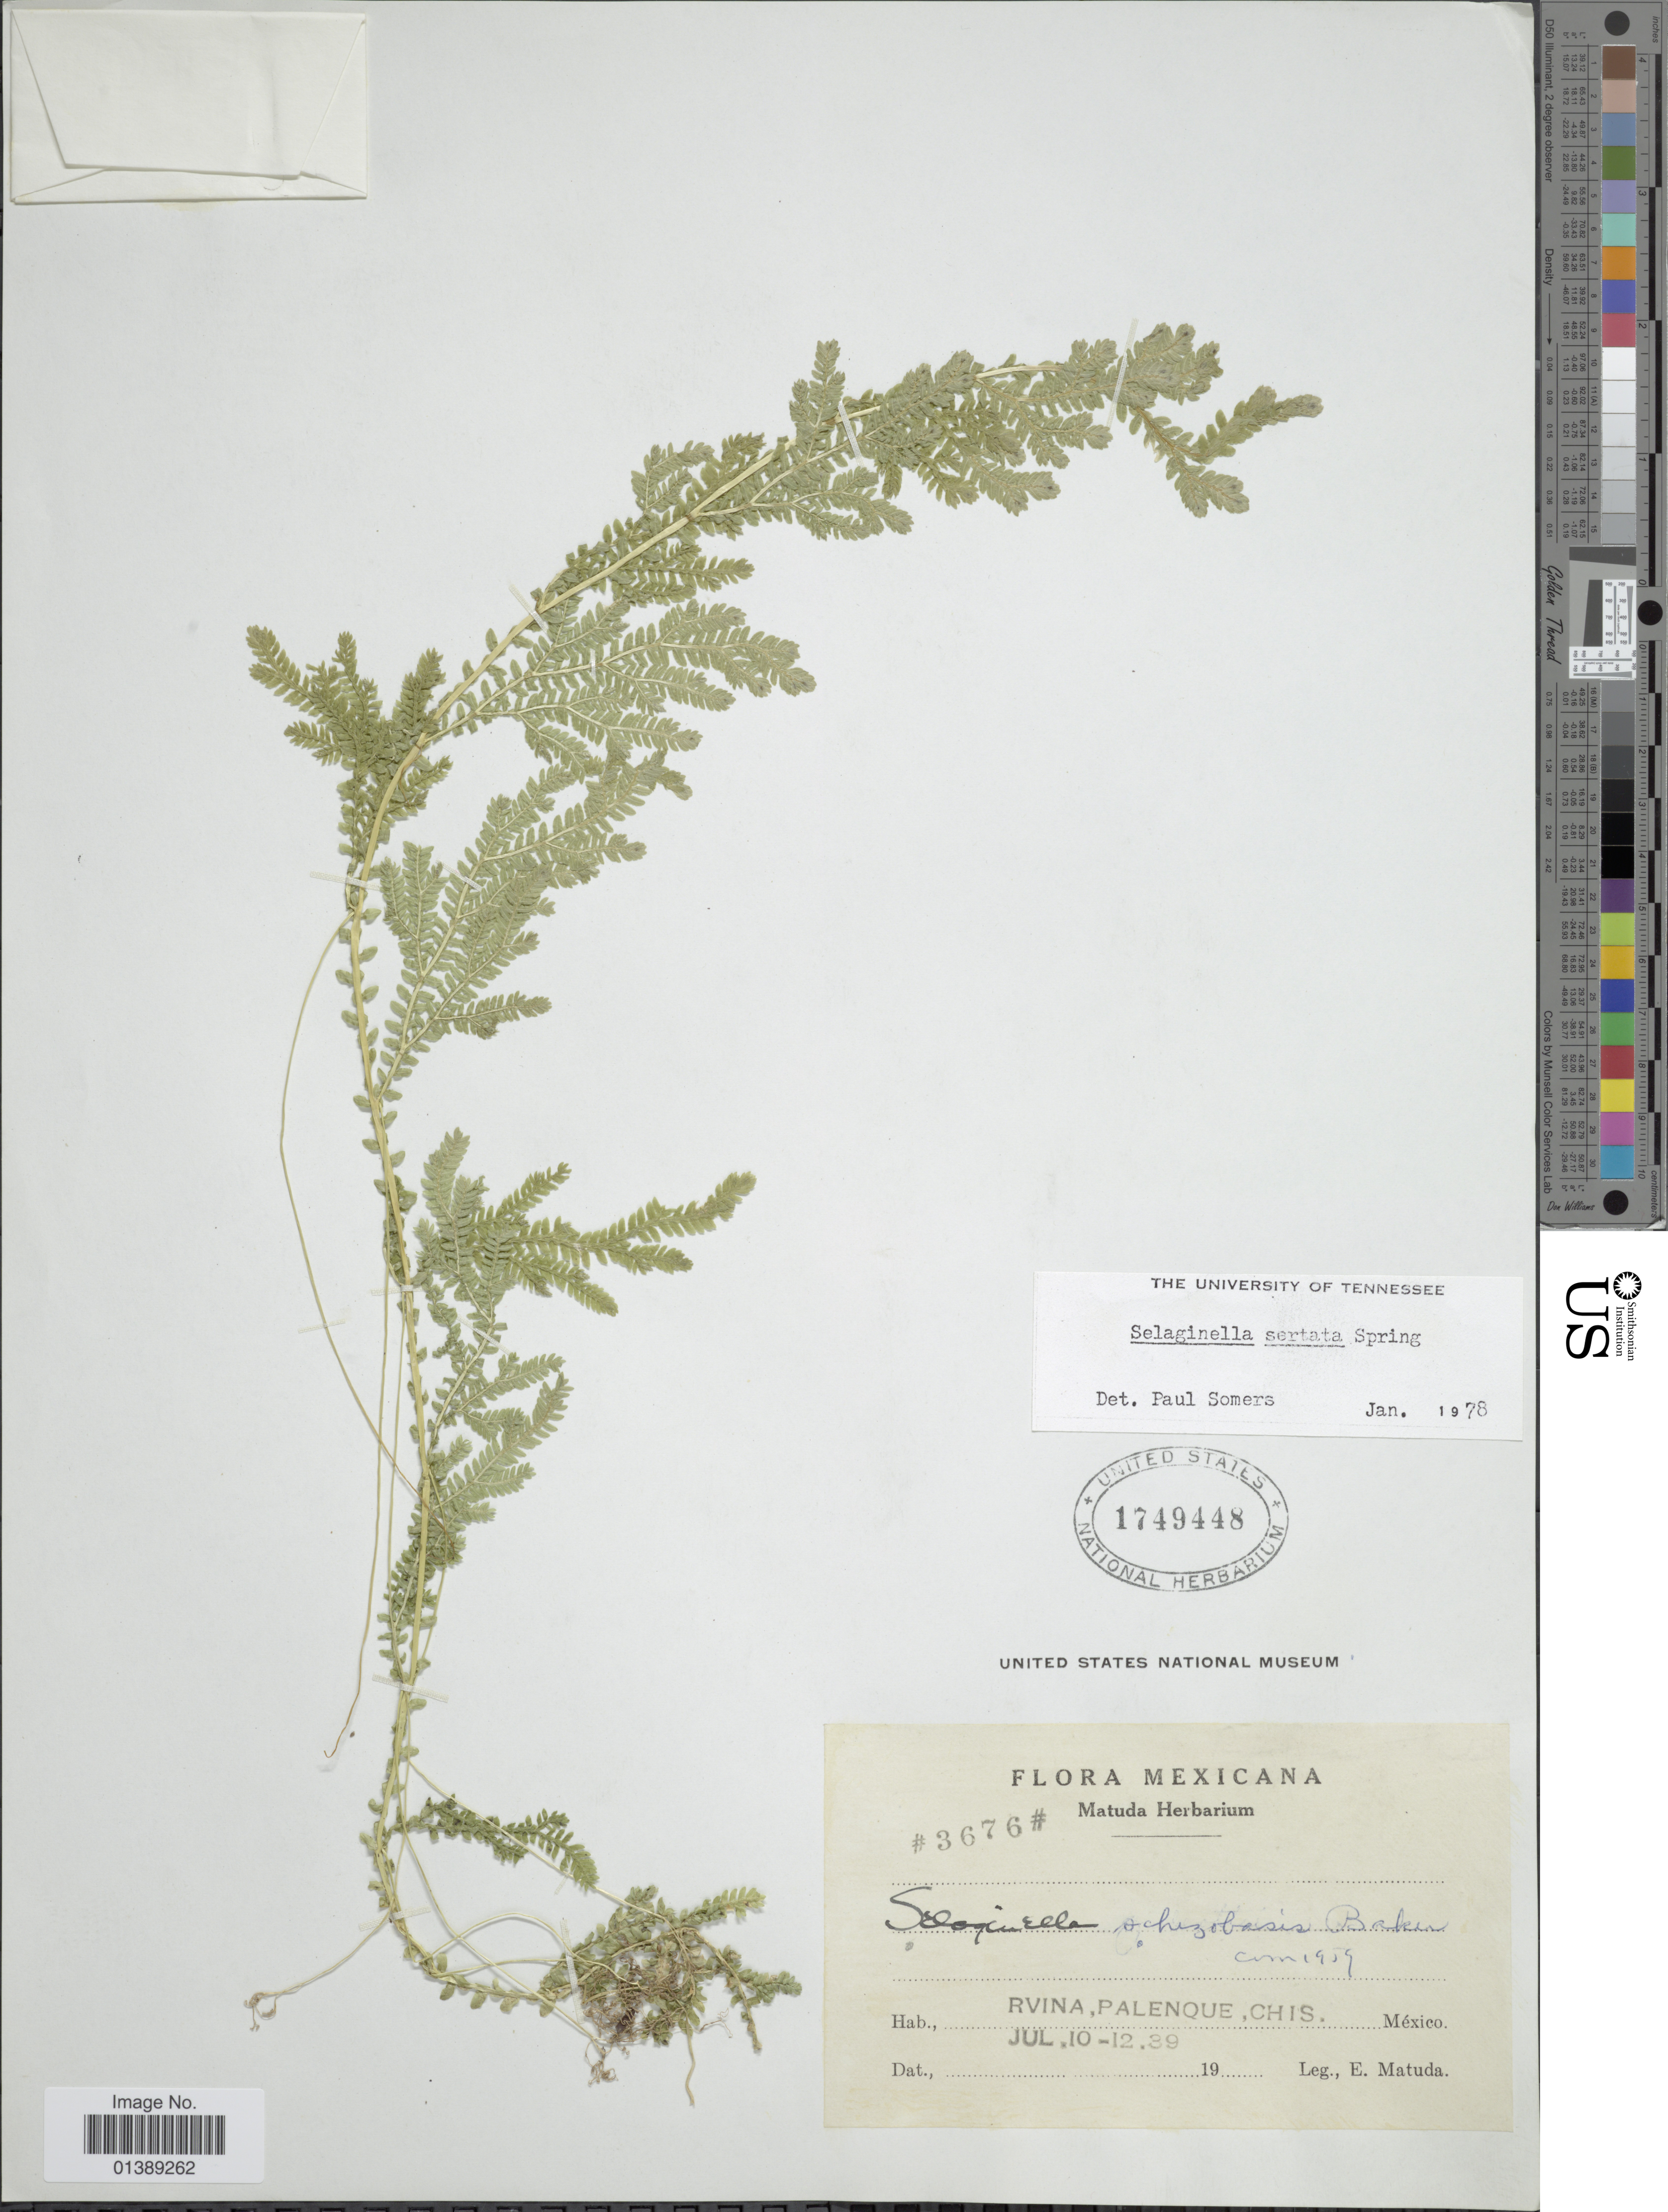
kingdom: Plantae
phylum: Tracheophyta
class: Lycopodiopsida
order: Selaginellales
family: Selaginellaceae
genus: Selaginella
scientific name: Selaginella sertata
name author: Spring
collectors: E. Matuda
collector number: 3676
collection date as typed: Transcribed d/m/y: 10/7/39 to 12/7/39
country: Mexico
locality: Rvina, Palenque, Chis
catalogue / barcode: US 1749448